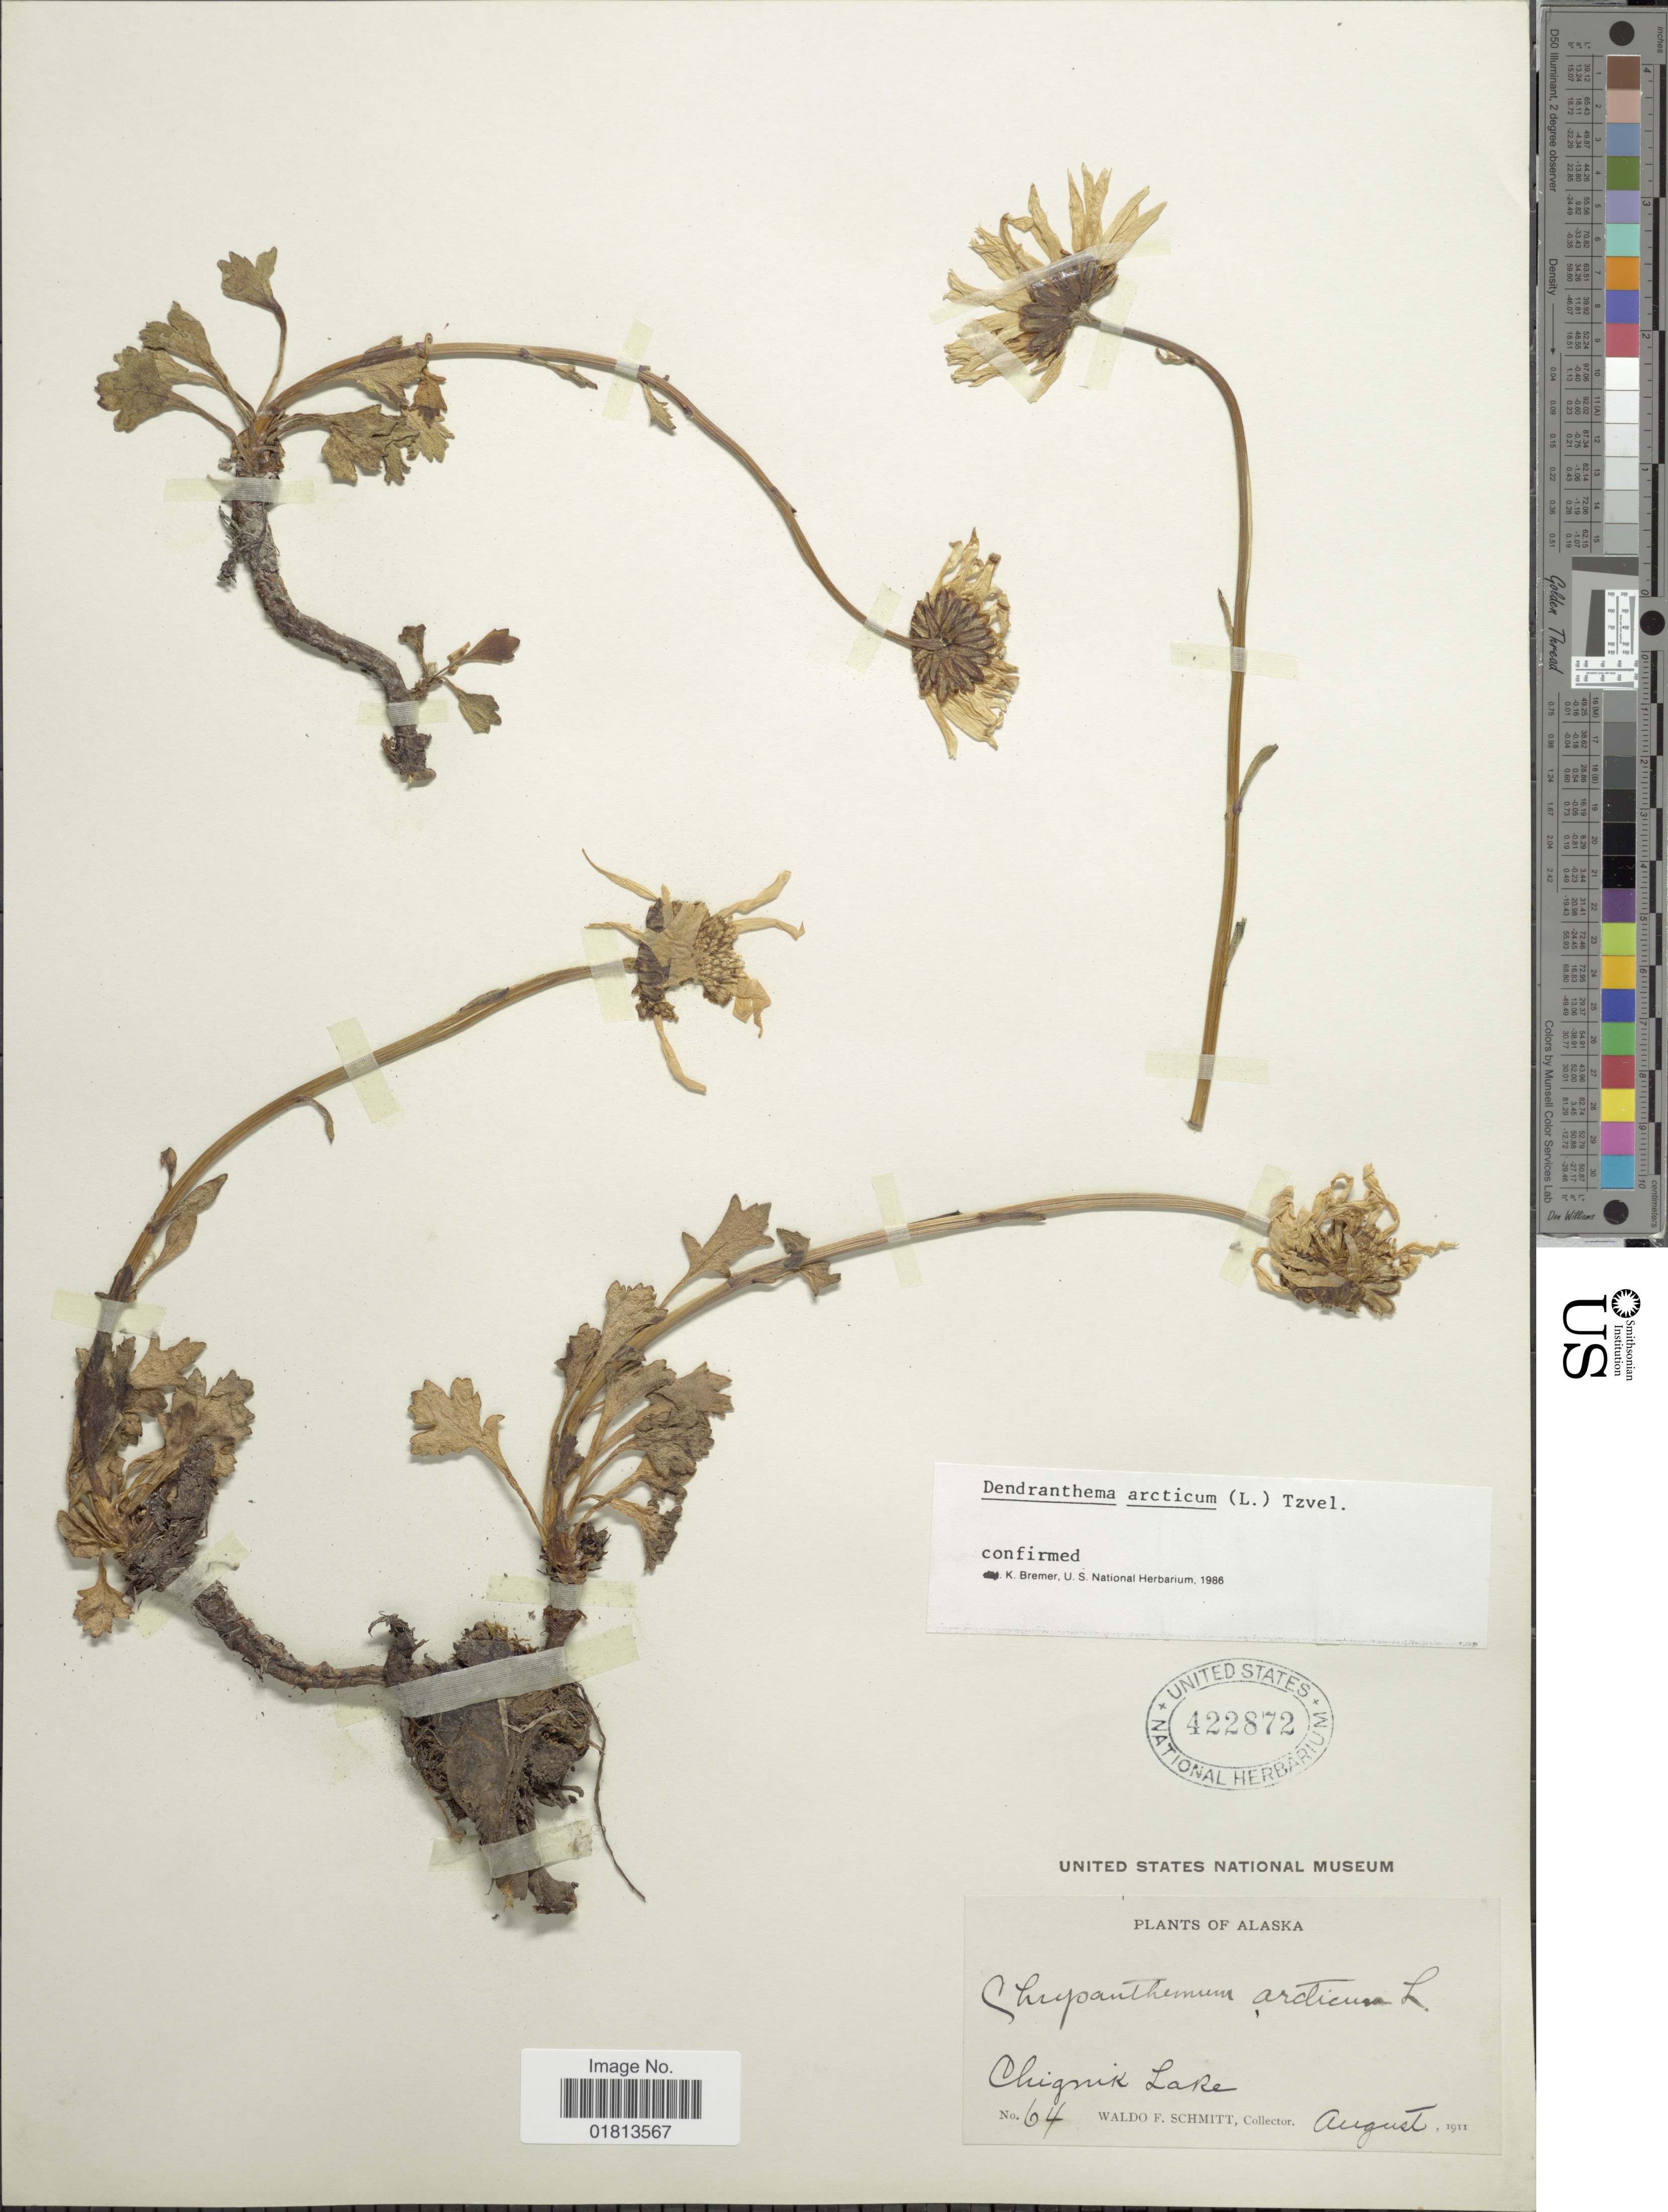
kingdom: Plantae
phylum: Tracheophyta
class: Magnoliopsida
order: Asterales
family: Asteraceae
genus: Dendranthema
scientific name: Dendranthema arcticum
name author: (L.) Tzvelev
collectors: W. F. Schmitt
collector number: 64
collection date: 1911-08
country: United States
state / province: Alaska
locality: Chignik Lake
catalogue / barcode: US 422872